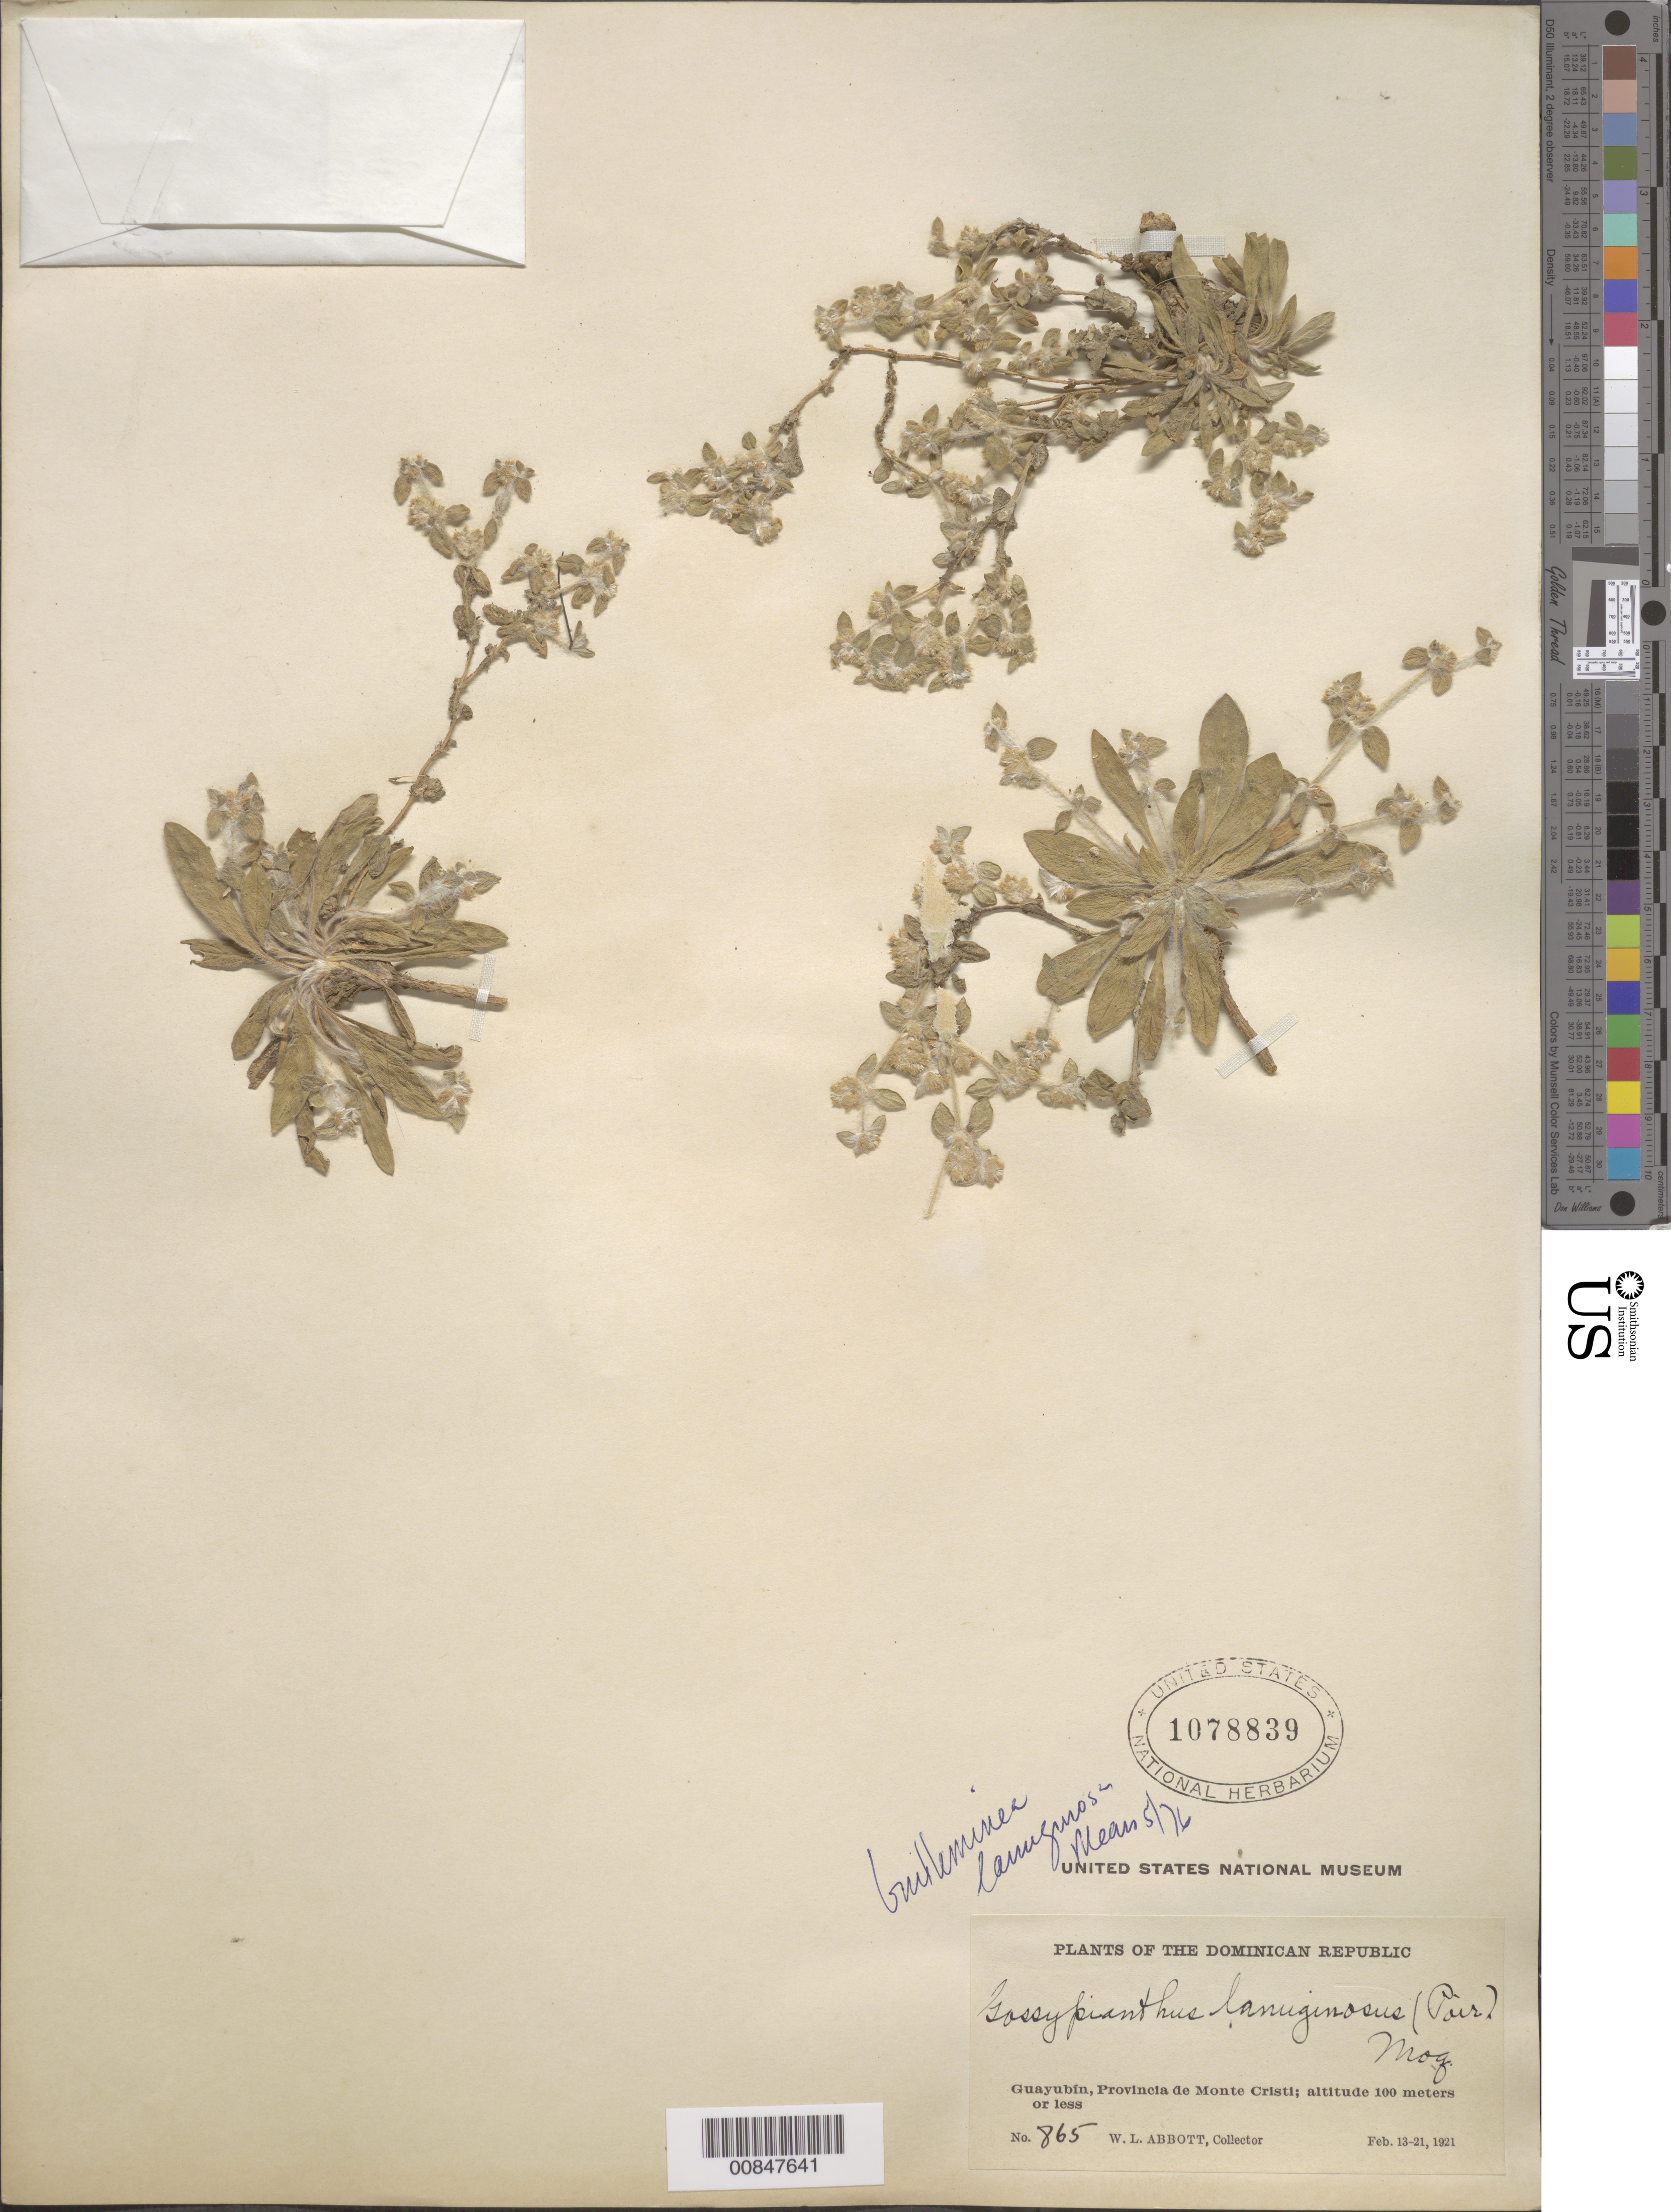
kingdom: Plantae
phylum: Tracheophyta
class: Magnoliopsida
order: Caryophyllales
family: Amaranthaceae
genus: Guilleminea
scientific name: Guilleminea lanuginosa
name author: (Poir.) Benth. & Hook. f.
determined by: Mears, --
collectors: W. L. Abbott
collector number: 865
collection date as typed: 13 Feb 1921 to 21 Feb 1921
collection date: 1921-02-13/1921-02-21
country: Dominican Republic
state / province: Monte Cristi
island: Hispaniola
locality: Guayubín.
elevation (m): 100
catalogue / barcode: US 1078839